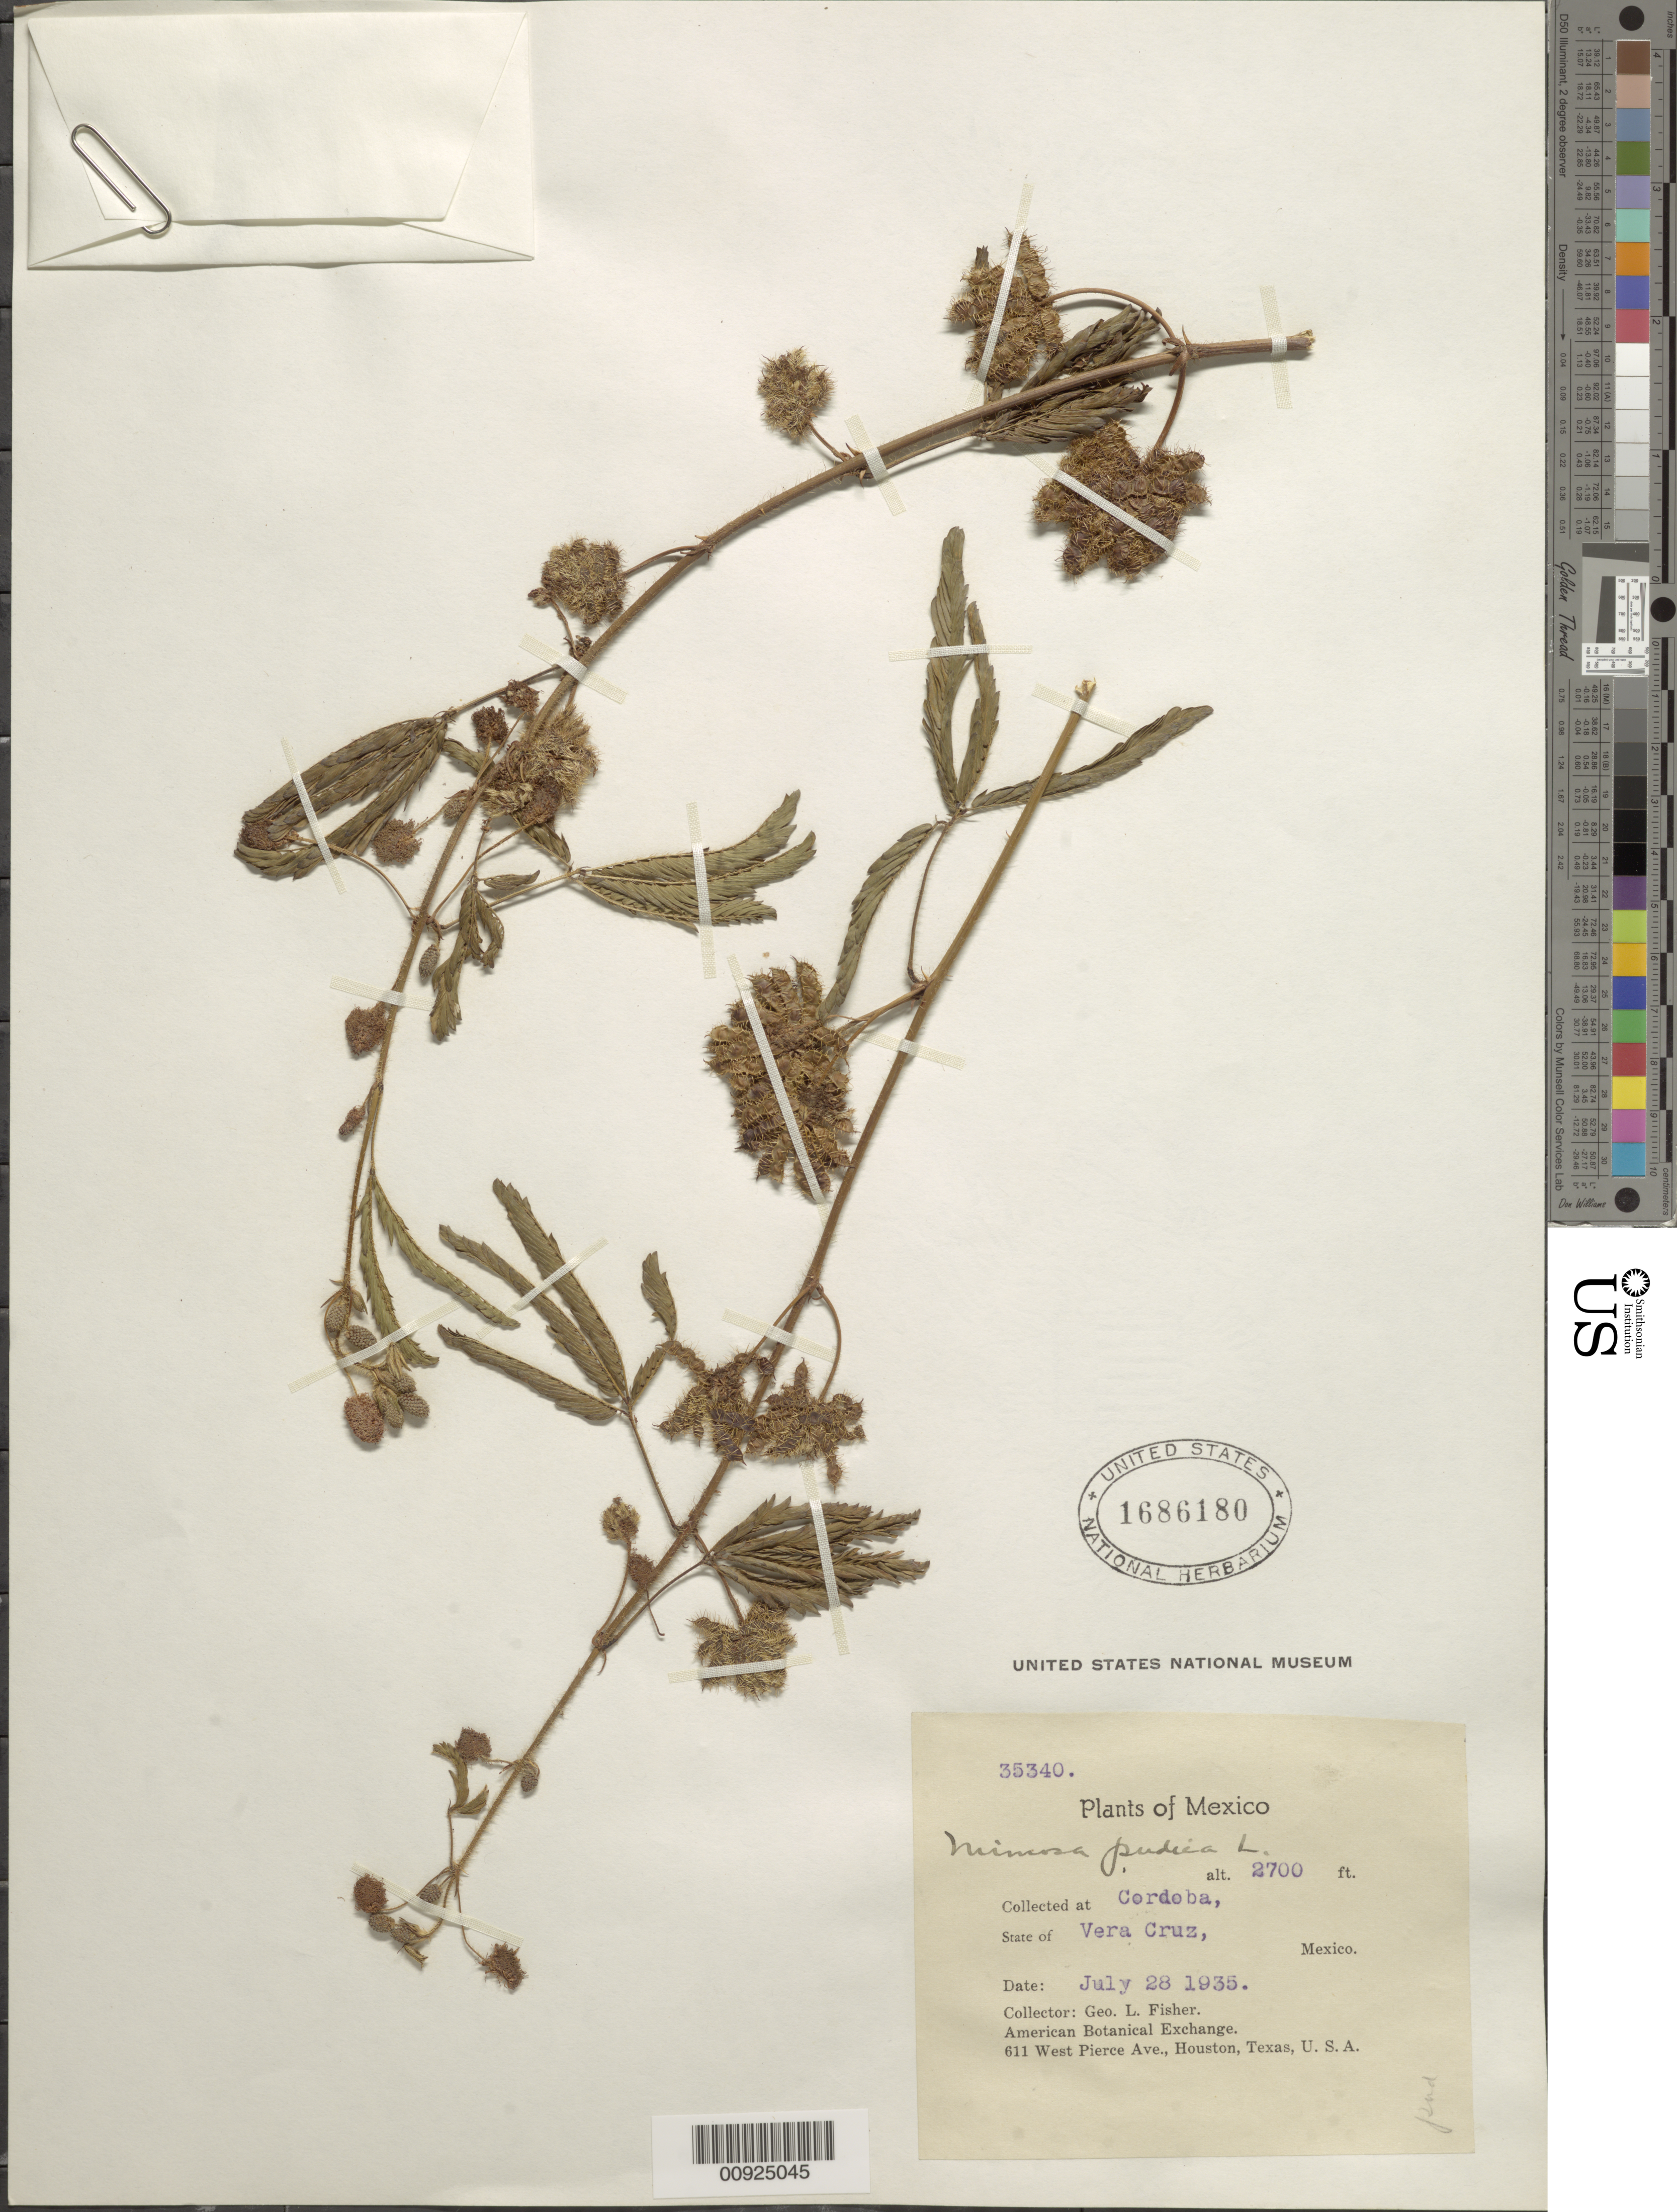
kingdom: Plantae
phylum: Tracheophyta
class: Magnoliopsida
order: Fabales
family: Fabaceae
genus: Mimosa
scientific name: Mimosa pudica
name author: L.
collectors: G. L. Fisher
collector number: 35340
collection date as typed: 28 Jul 1935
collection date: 1935-07-28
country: Mexico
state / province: Veracruz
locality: Córdoba, State of Veracruz.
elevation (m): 823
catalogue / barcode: US 1686180